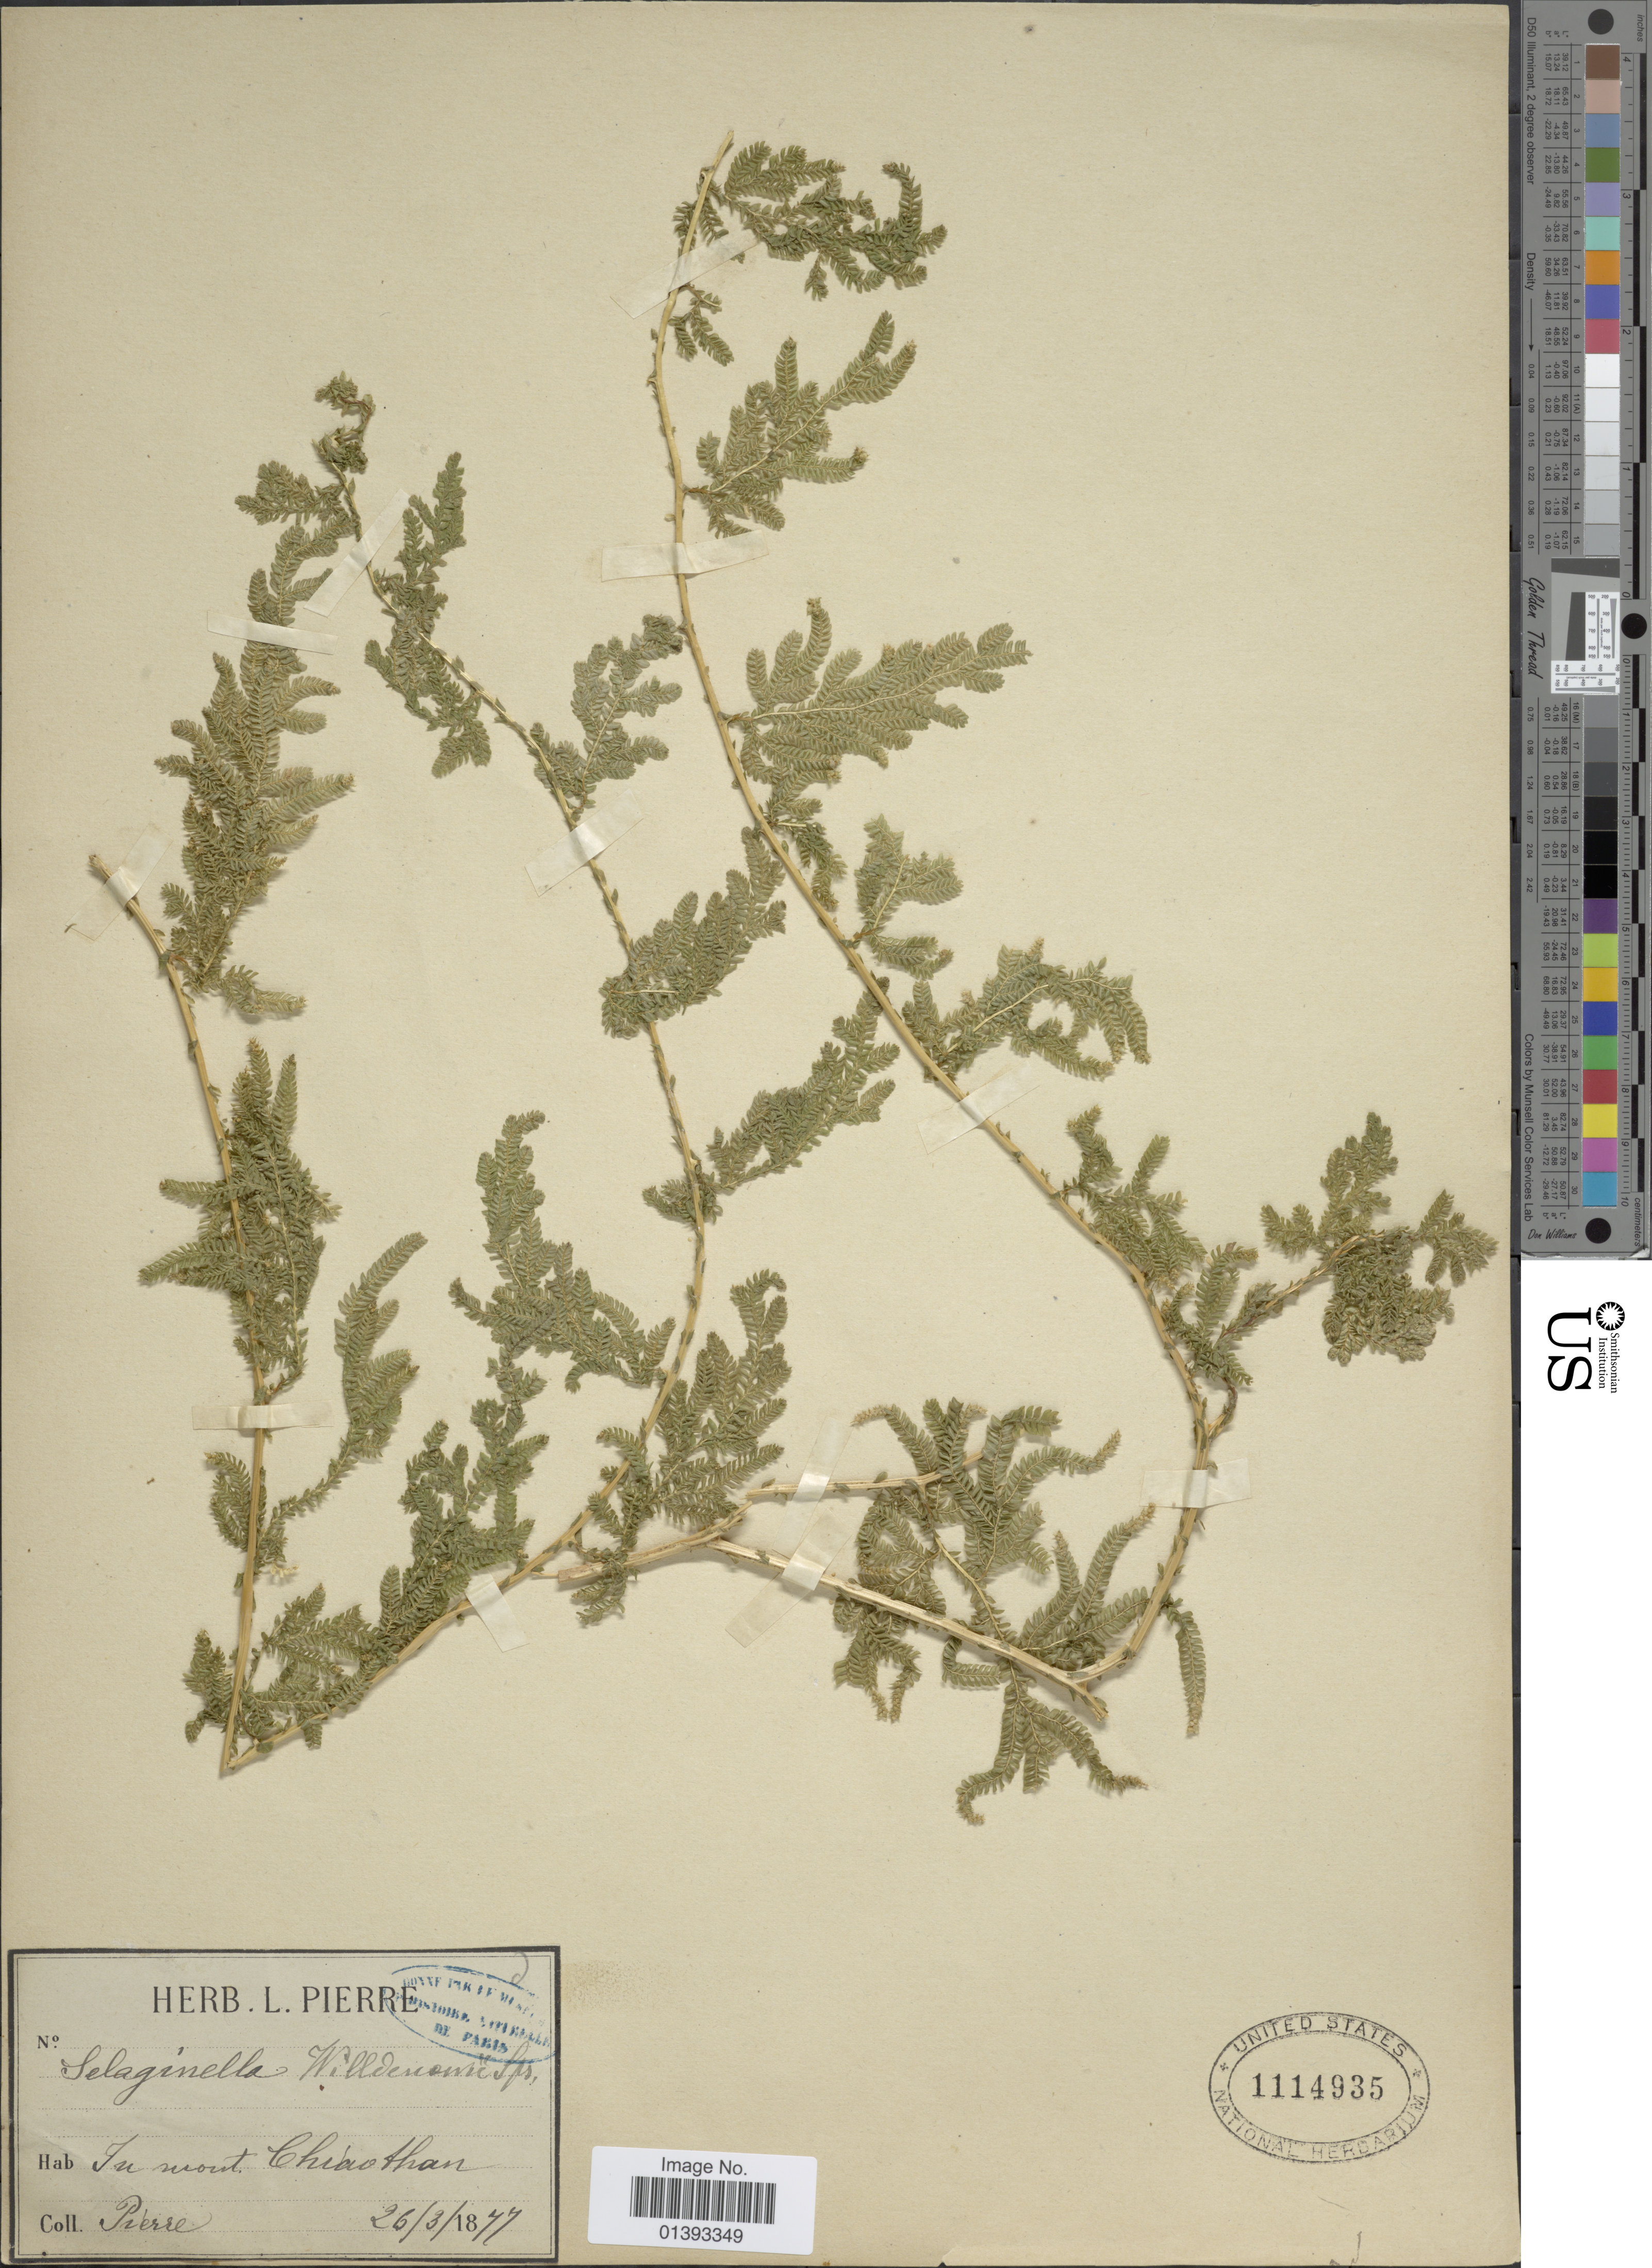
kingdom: Plantae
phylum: Tracheophyta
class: Lycopodiopsida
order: Selaginellales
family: Selaginellaceae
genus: Selaginella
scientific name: Selaginella willdenowii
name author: (Desv. ex Poir.) Baker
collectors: Pierre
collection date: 1877-03-26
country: Vietnam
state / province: Dong Nai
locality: In mont Chiaothan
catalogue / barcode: US 1114935